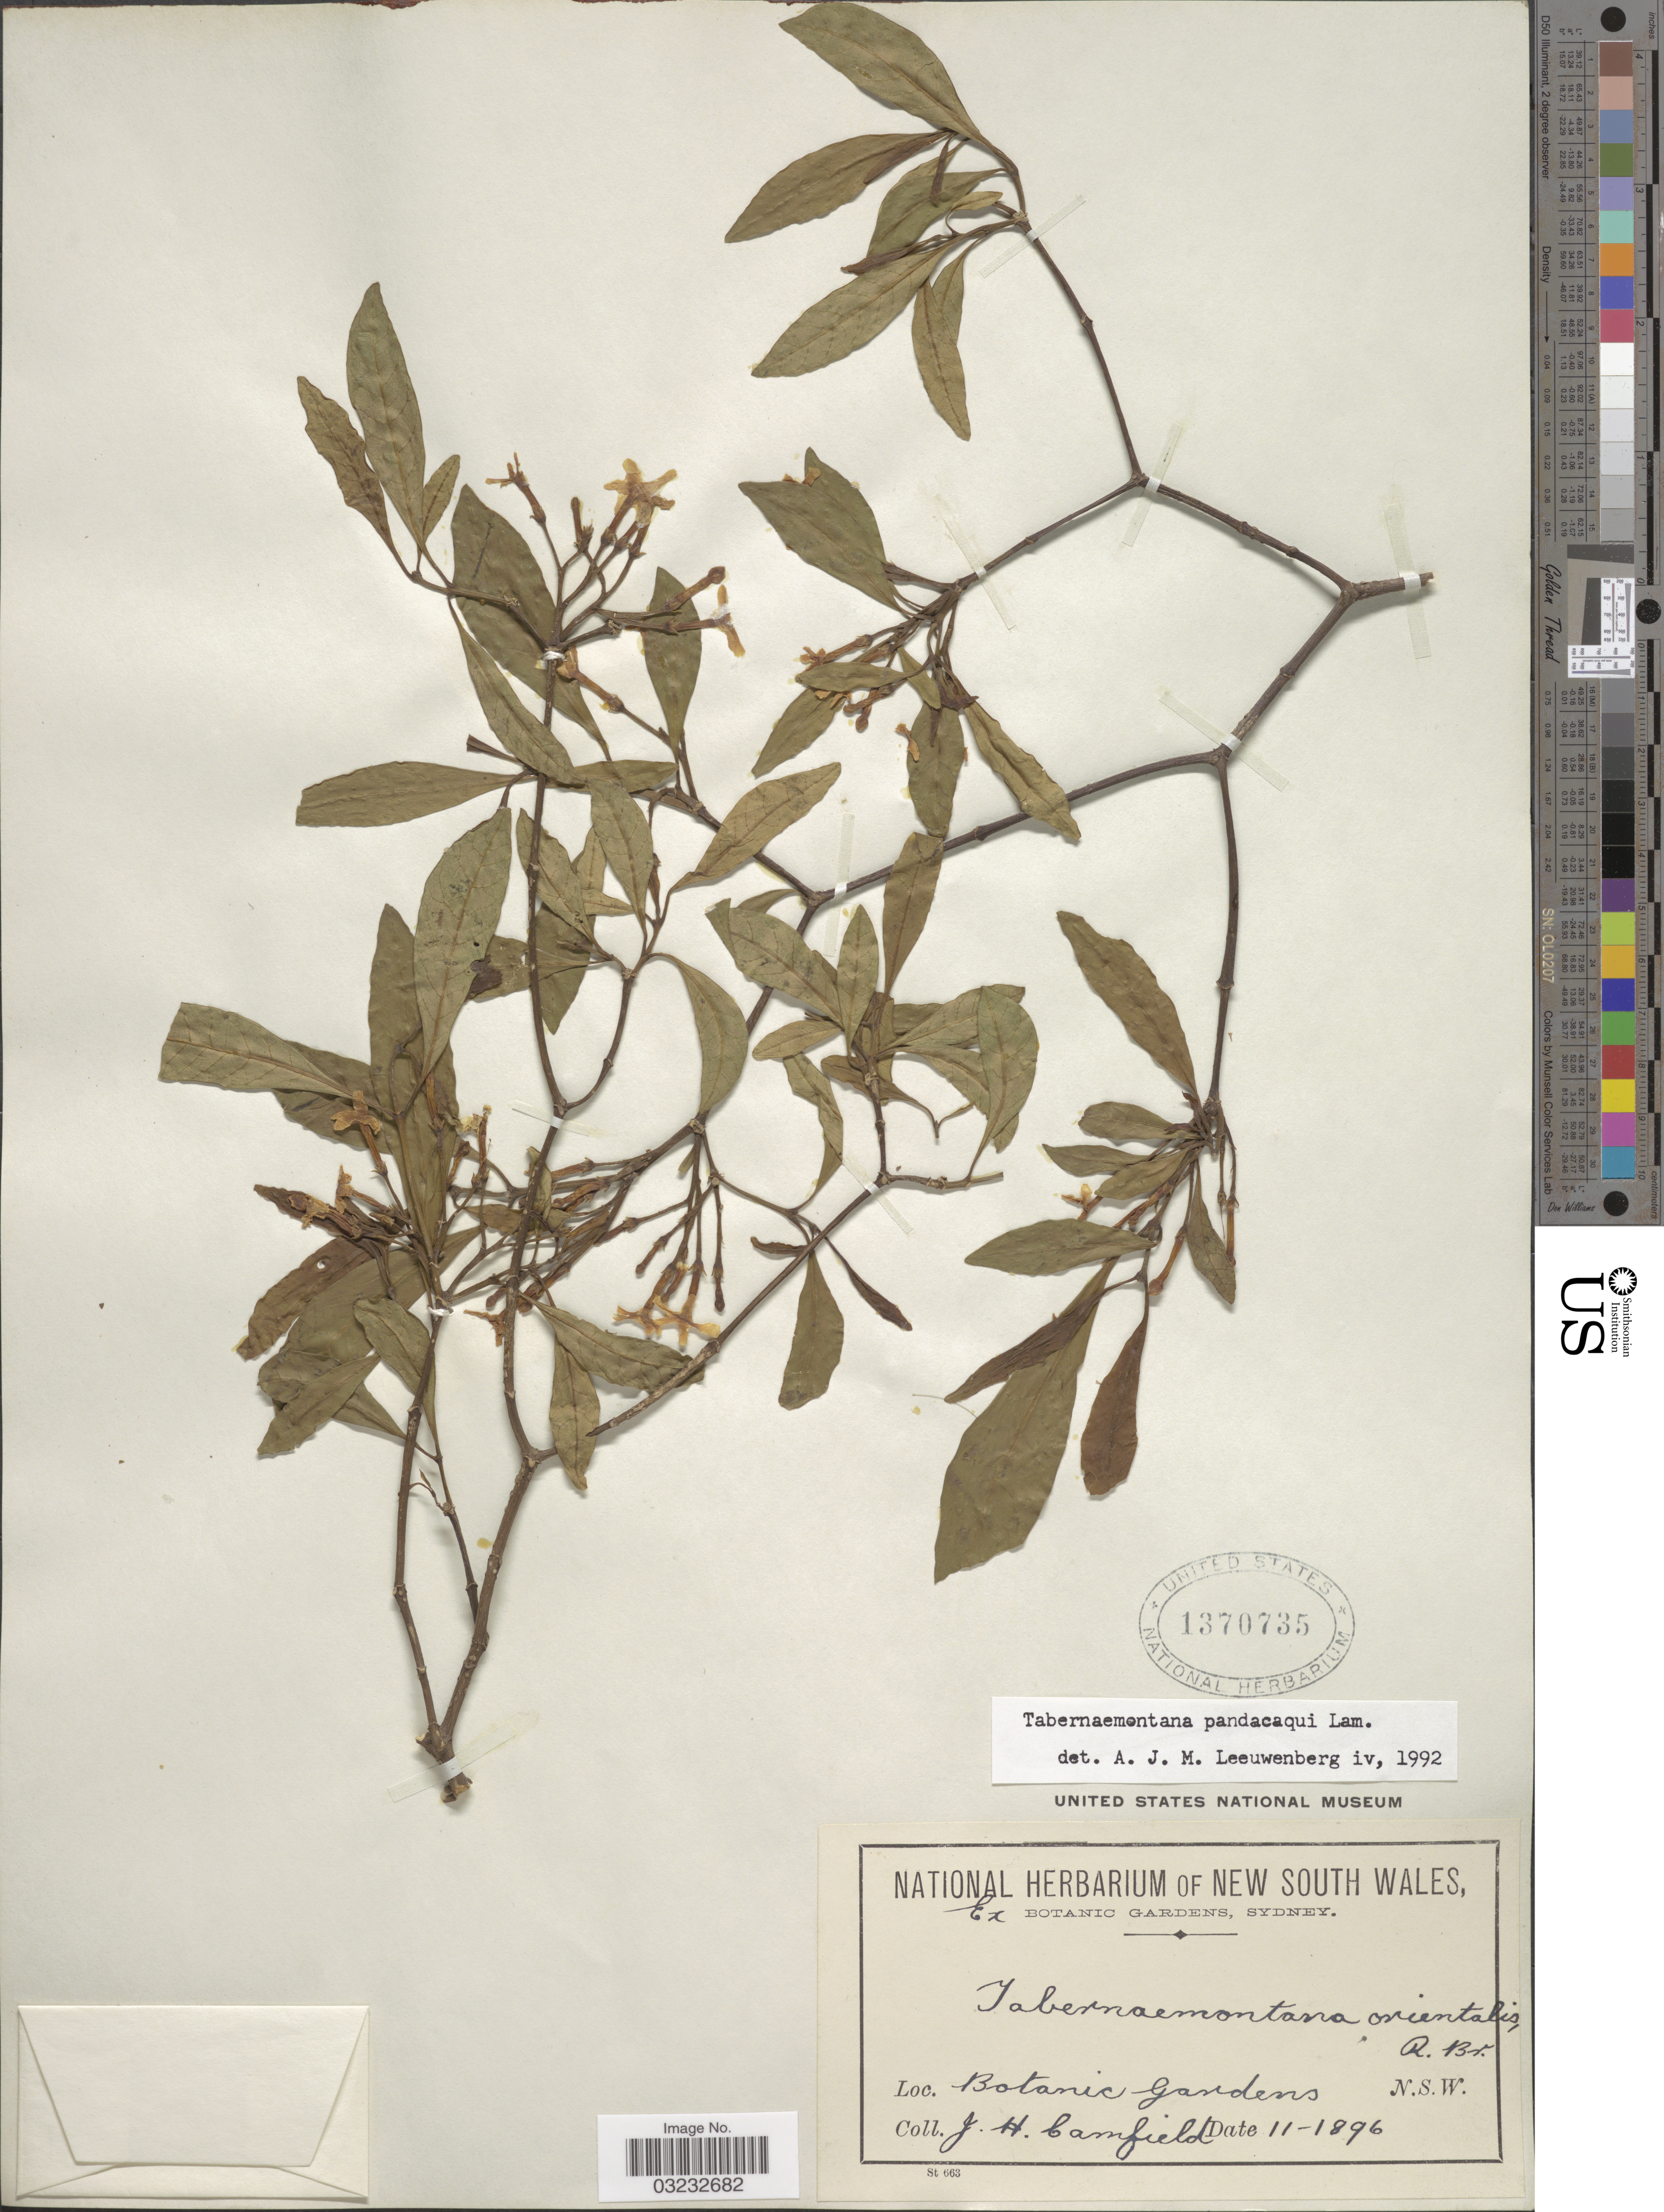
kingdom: Plantae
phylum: Tracheophyta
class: Magnoliopsida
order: Gentianales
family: Apocynaceae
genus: Tabernaemontana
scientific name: Tabernaemontana pandacaqui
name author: Poir.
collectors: J. Canfield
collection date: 1896-11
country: Australia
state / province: New South Wales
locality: Botanic Gardens.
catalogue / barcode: US 1370735